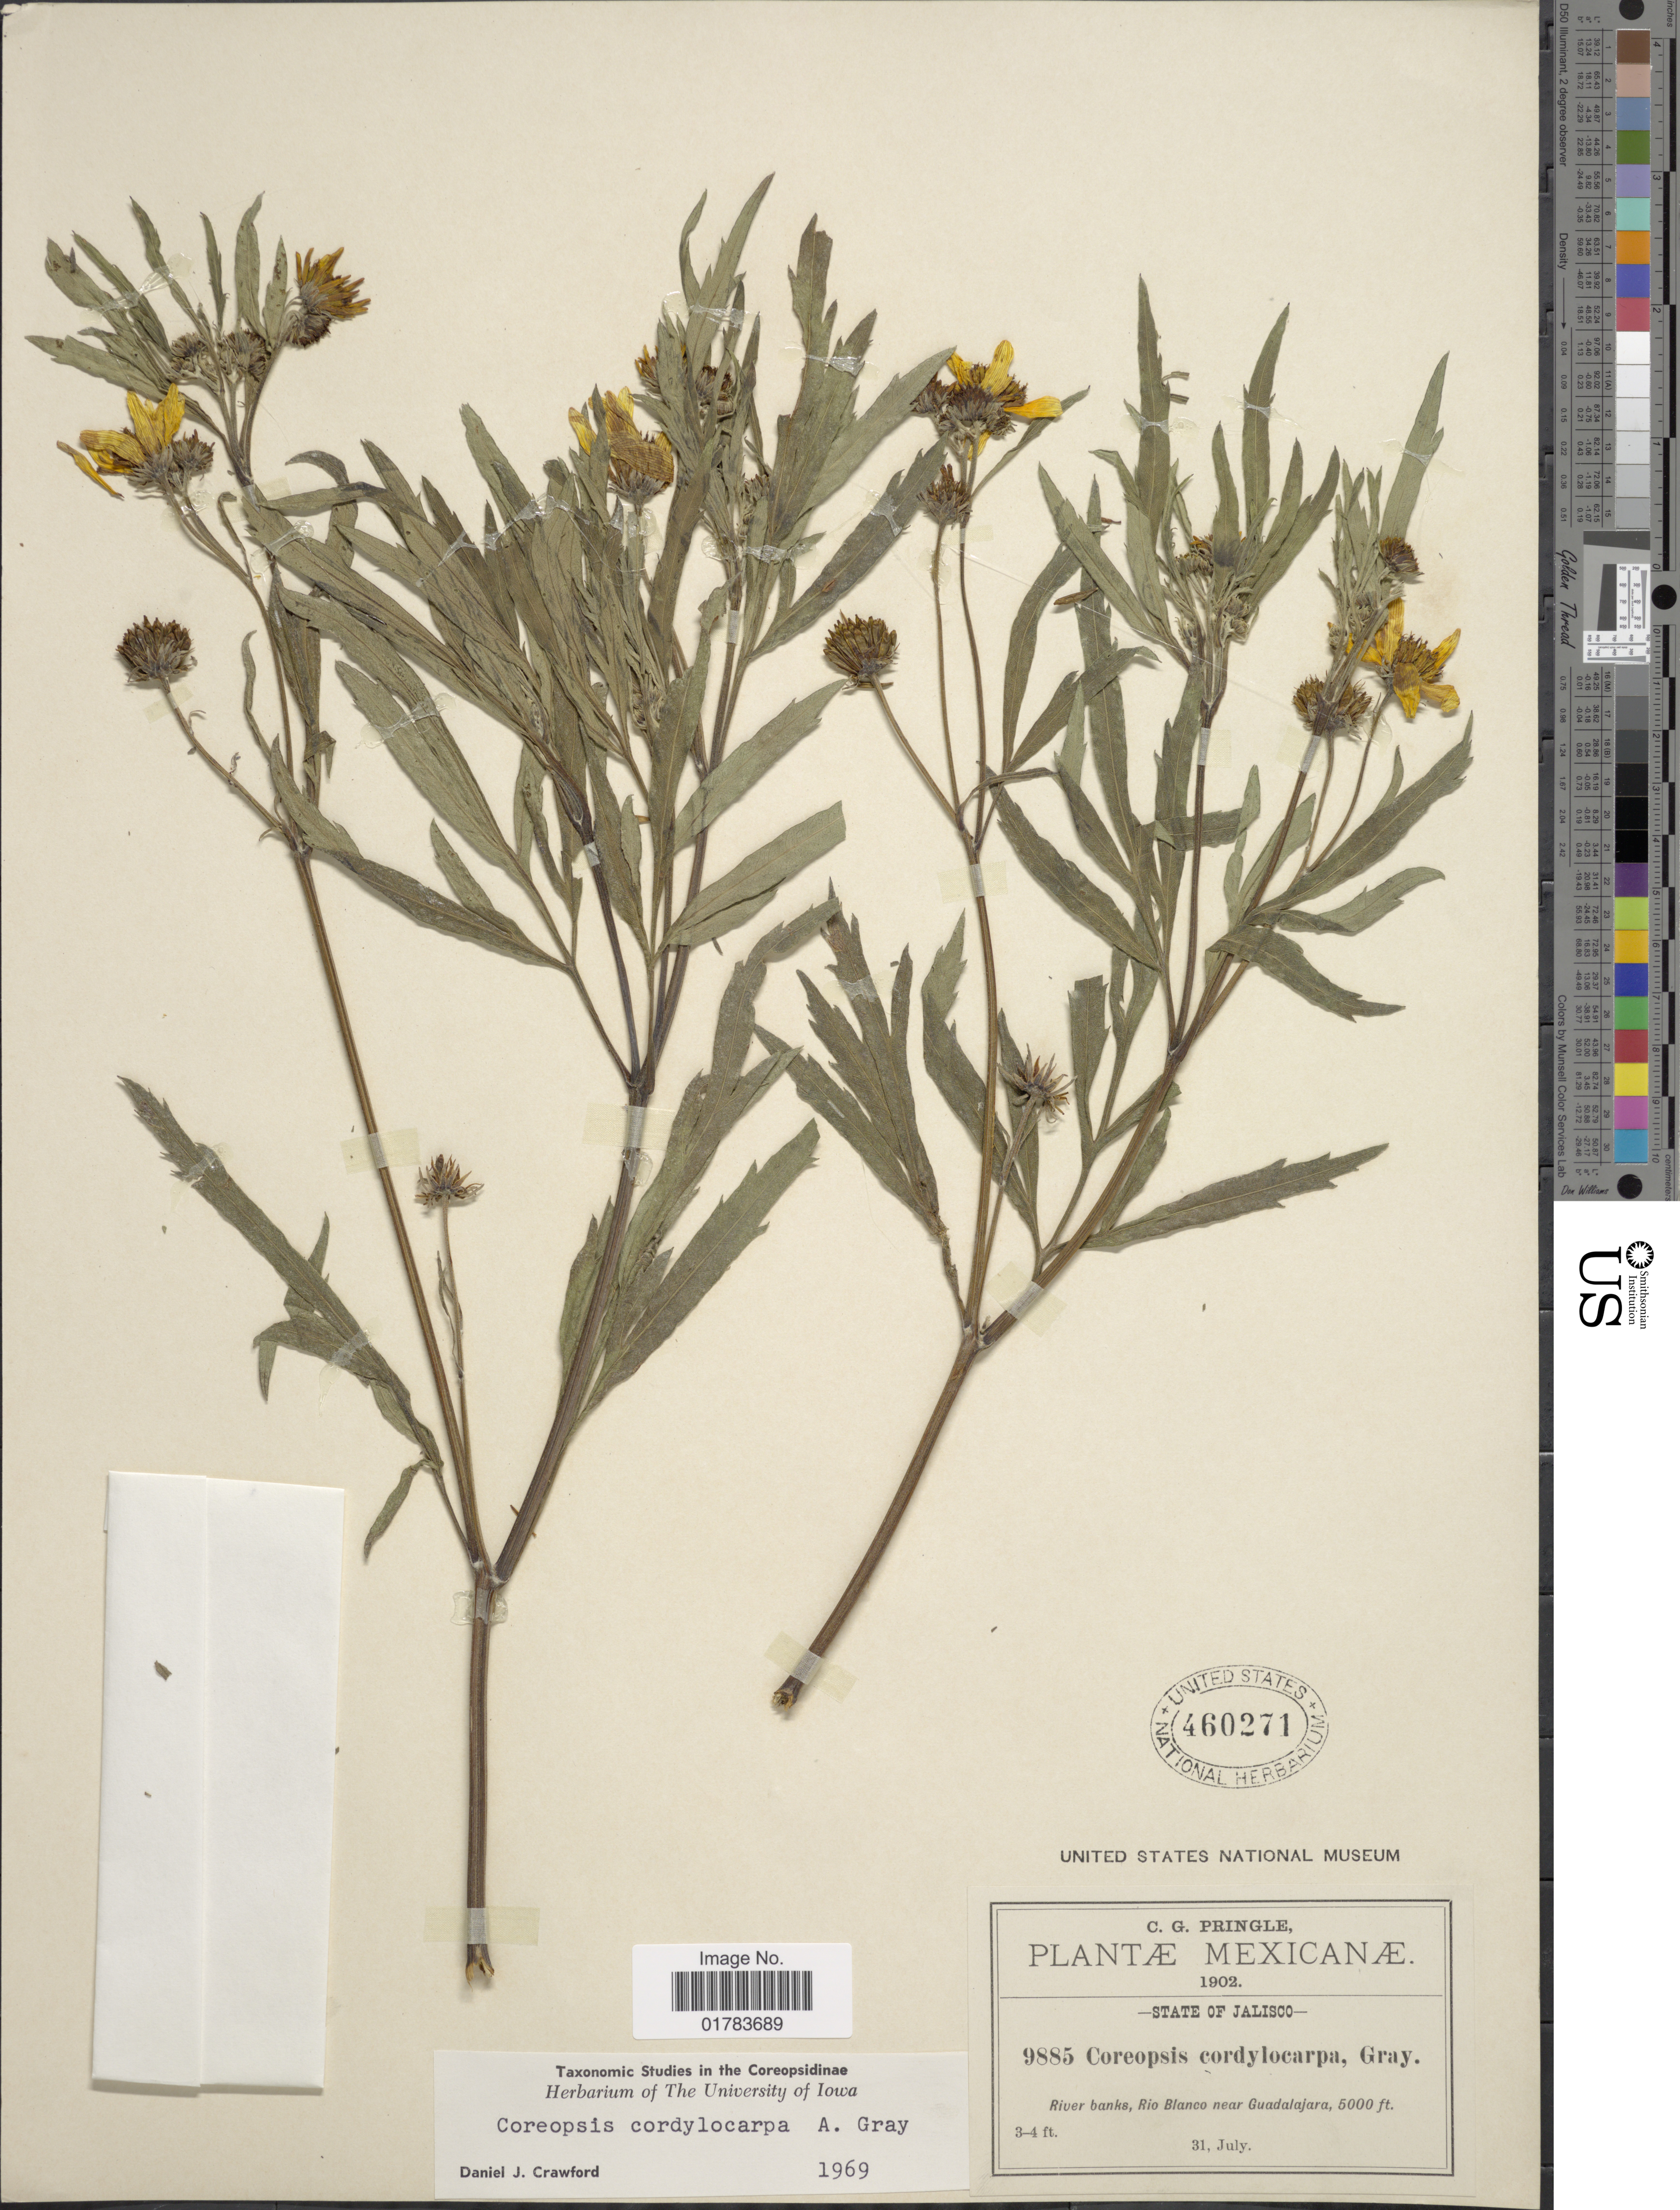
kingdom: Plantae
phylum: Tracheophyta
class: Magnoliopsida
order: Asterales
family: Asteraceae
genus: Coreopsis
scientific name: Coreopsis cordylocarpa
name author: A. Gray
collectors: C. G. Pringle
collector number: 9885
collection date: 1902-07-31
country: Mexico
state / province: Jalisco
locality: River banks, Rio Blanco near Guadalajara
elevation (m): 1524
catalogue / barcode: US 460271